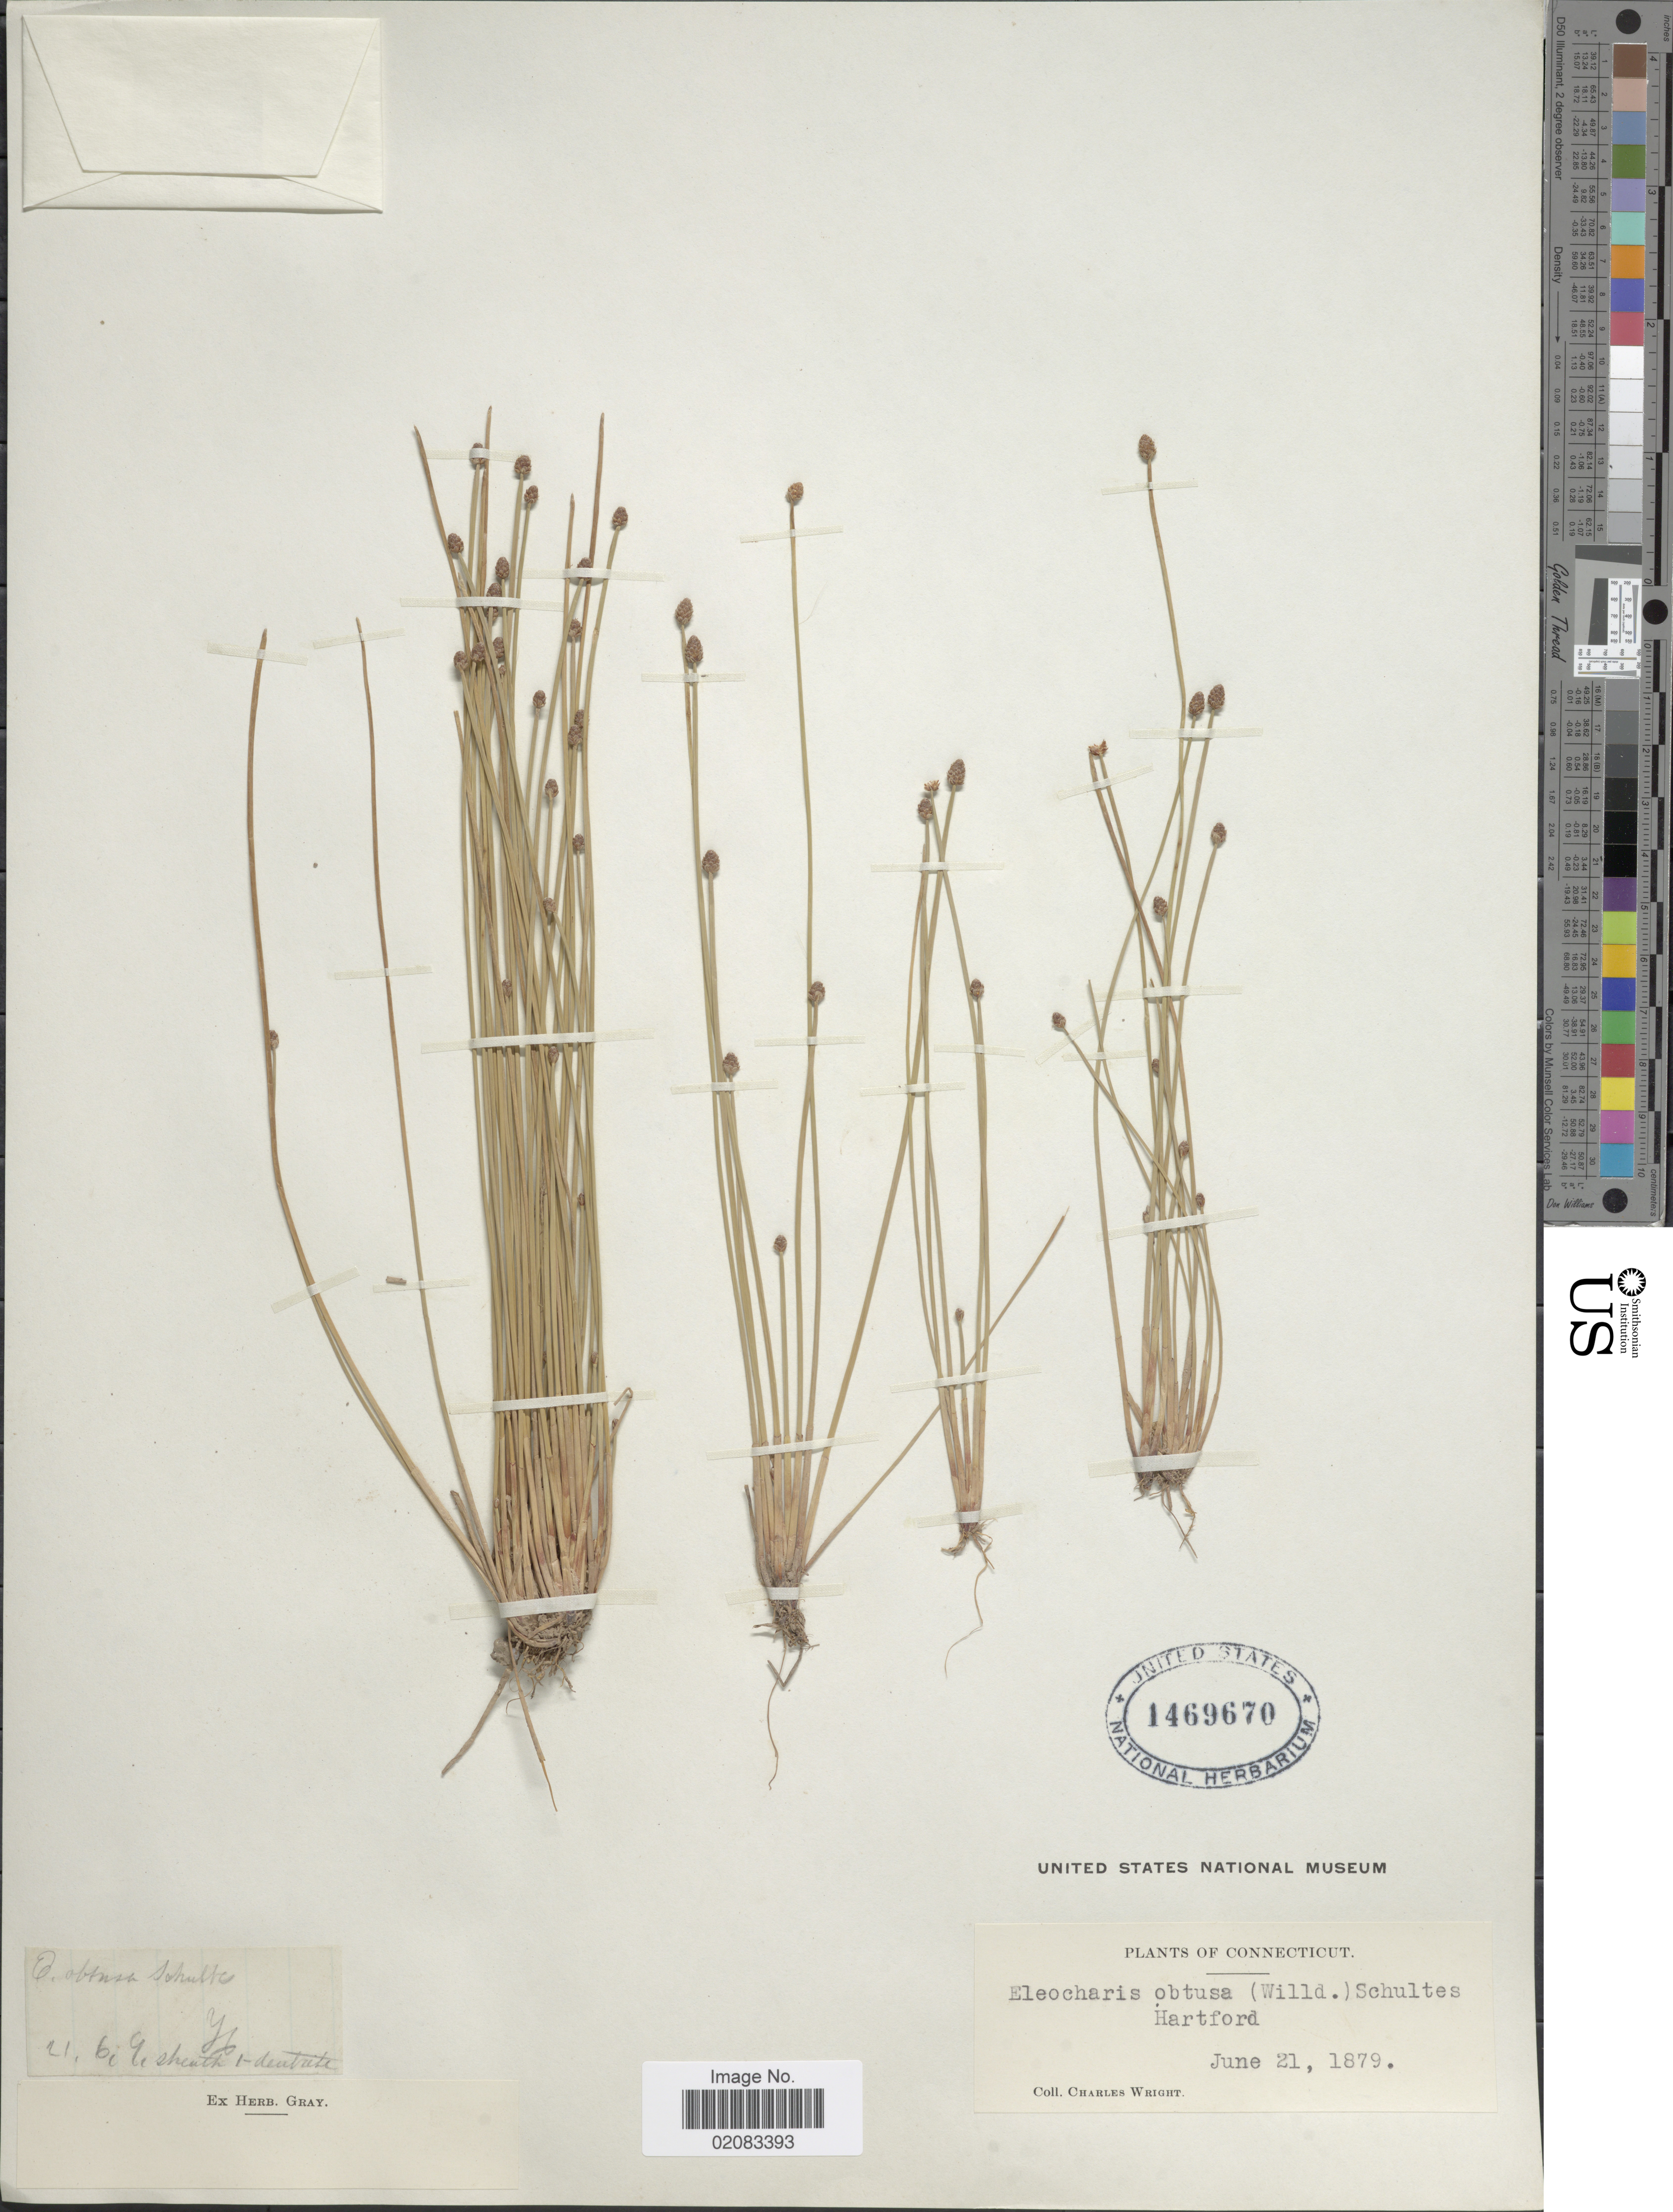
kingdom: Plantae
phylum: Tracheophyta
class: Liliopsida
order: Poales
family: Cyperaceae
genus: Eleocharis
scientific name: Eleocharis obtusa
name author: (Willd.) Schult.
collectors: C. Wright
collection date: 1879-06-21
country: United States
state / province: Connecticut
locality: Hartford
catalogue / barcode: US 1469670